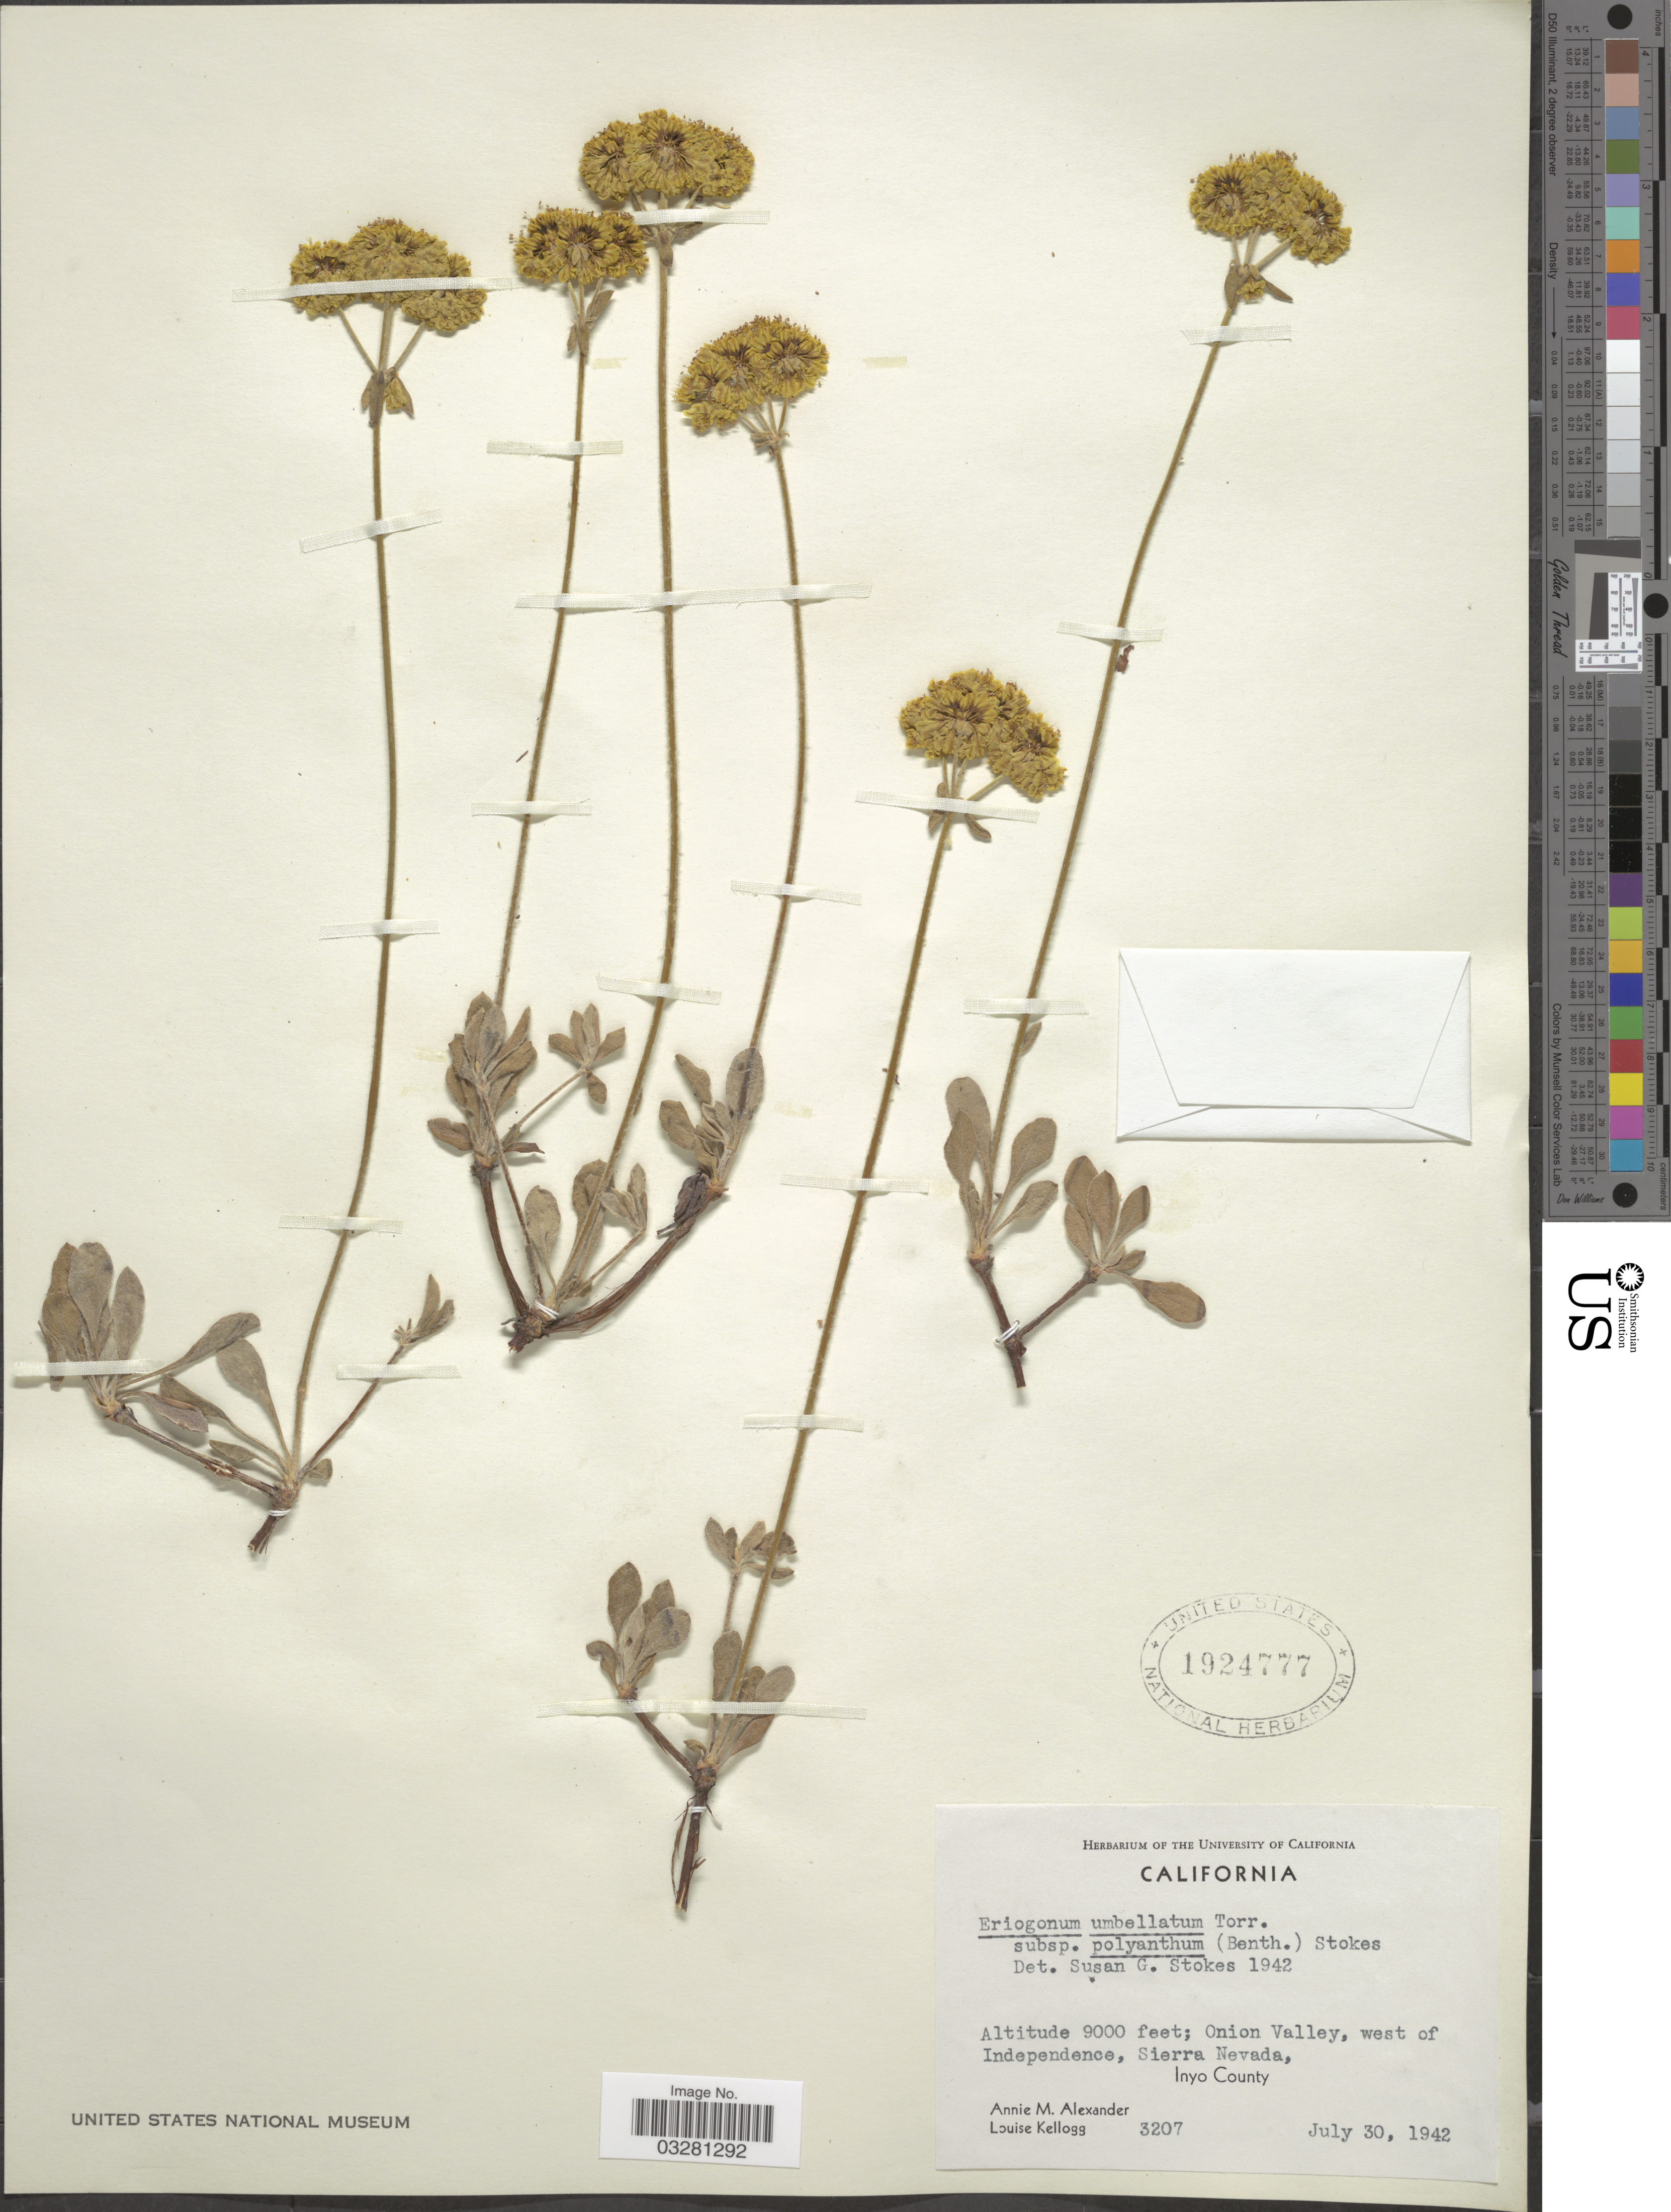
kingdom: Plantae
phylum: Tracheophyta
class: Magnoliopsida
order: Caryophyllales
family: Polygonaceae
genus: Eriogonum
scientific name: Eriogonum umbellatum var. umbellatum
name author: Torr.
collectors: A. M. Alexander & L. Kellogg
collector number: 3207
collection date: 1942-07-30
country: United States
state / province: California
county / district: Inyo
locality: Onion Valley, west of Independence, Sierra Nevada, Inyo County.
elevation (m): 2743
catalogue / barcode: US 1924777